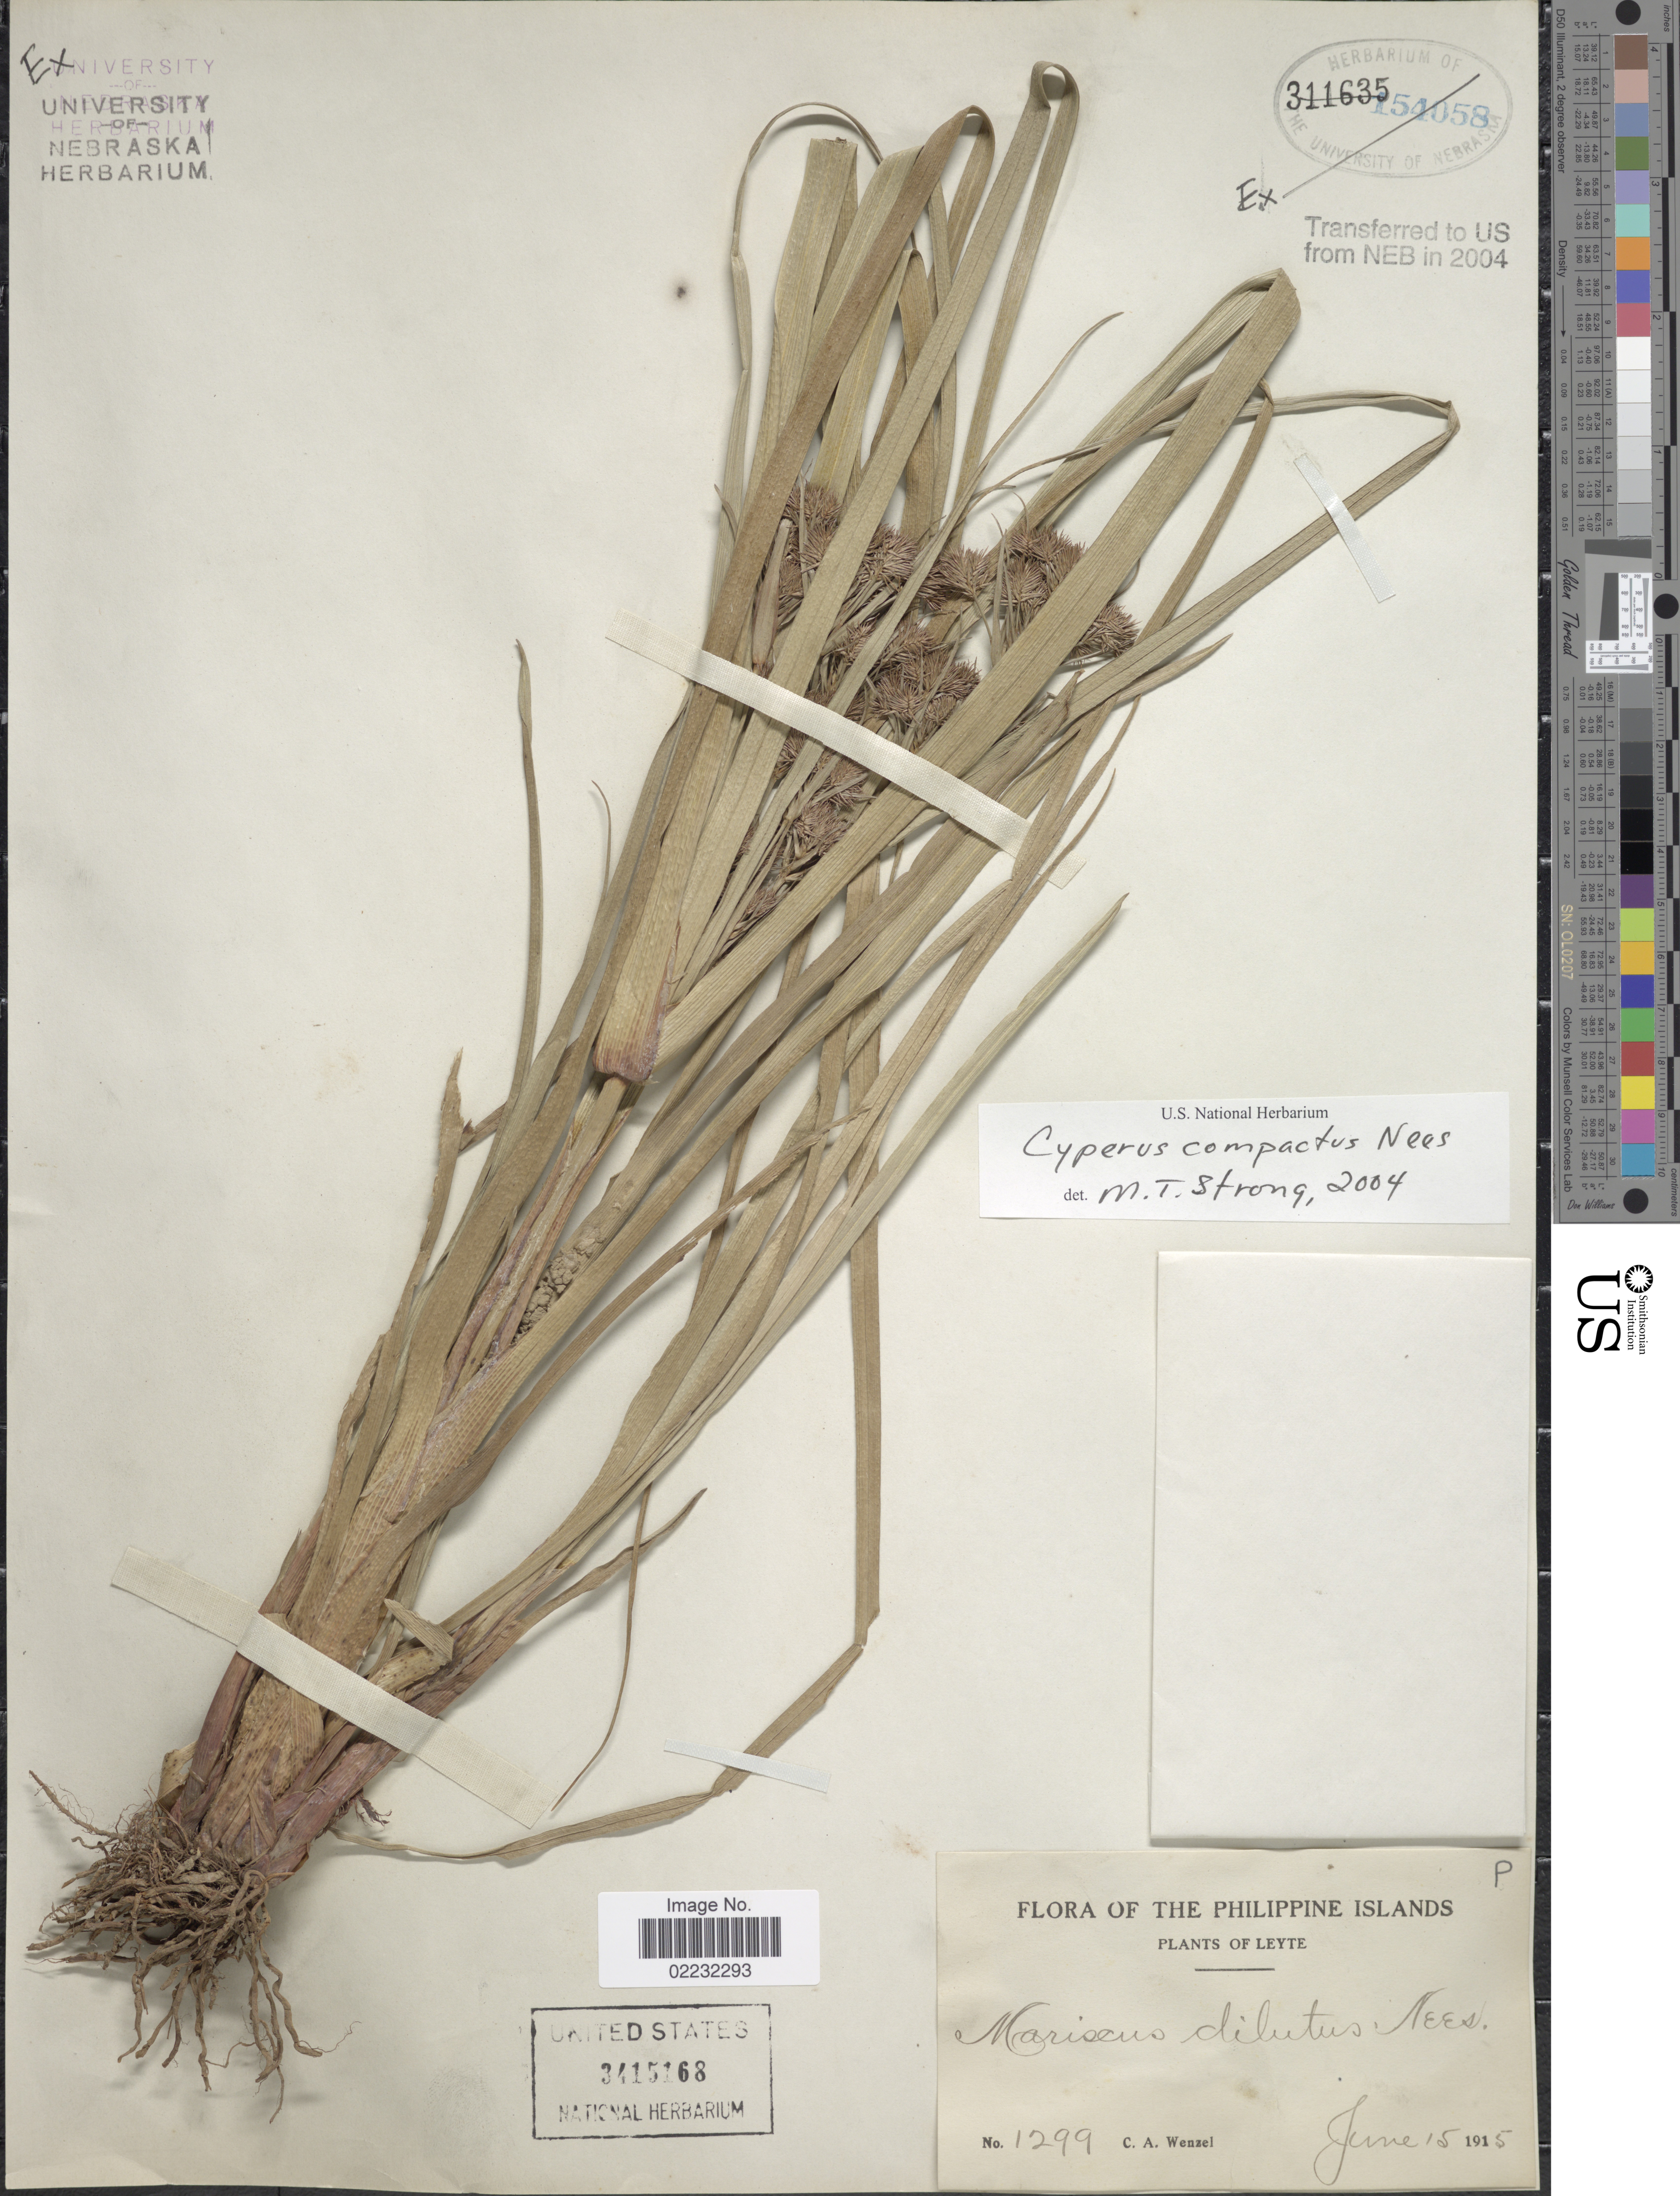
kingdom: Plantae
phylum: Tracheophyta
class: Liliopsida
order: Poales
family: Cyperaceae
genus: Cyperus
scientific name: Cyperus compactus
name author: Retz.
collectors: C. Wenzel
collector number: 1299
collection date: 1915-06-15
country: Philippines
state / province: Eastern Visayas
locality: Philippine Islands, Leyte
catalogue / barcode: US 3415168